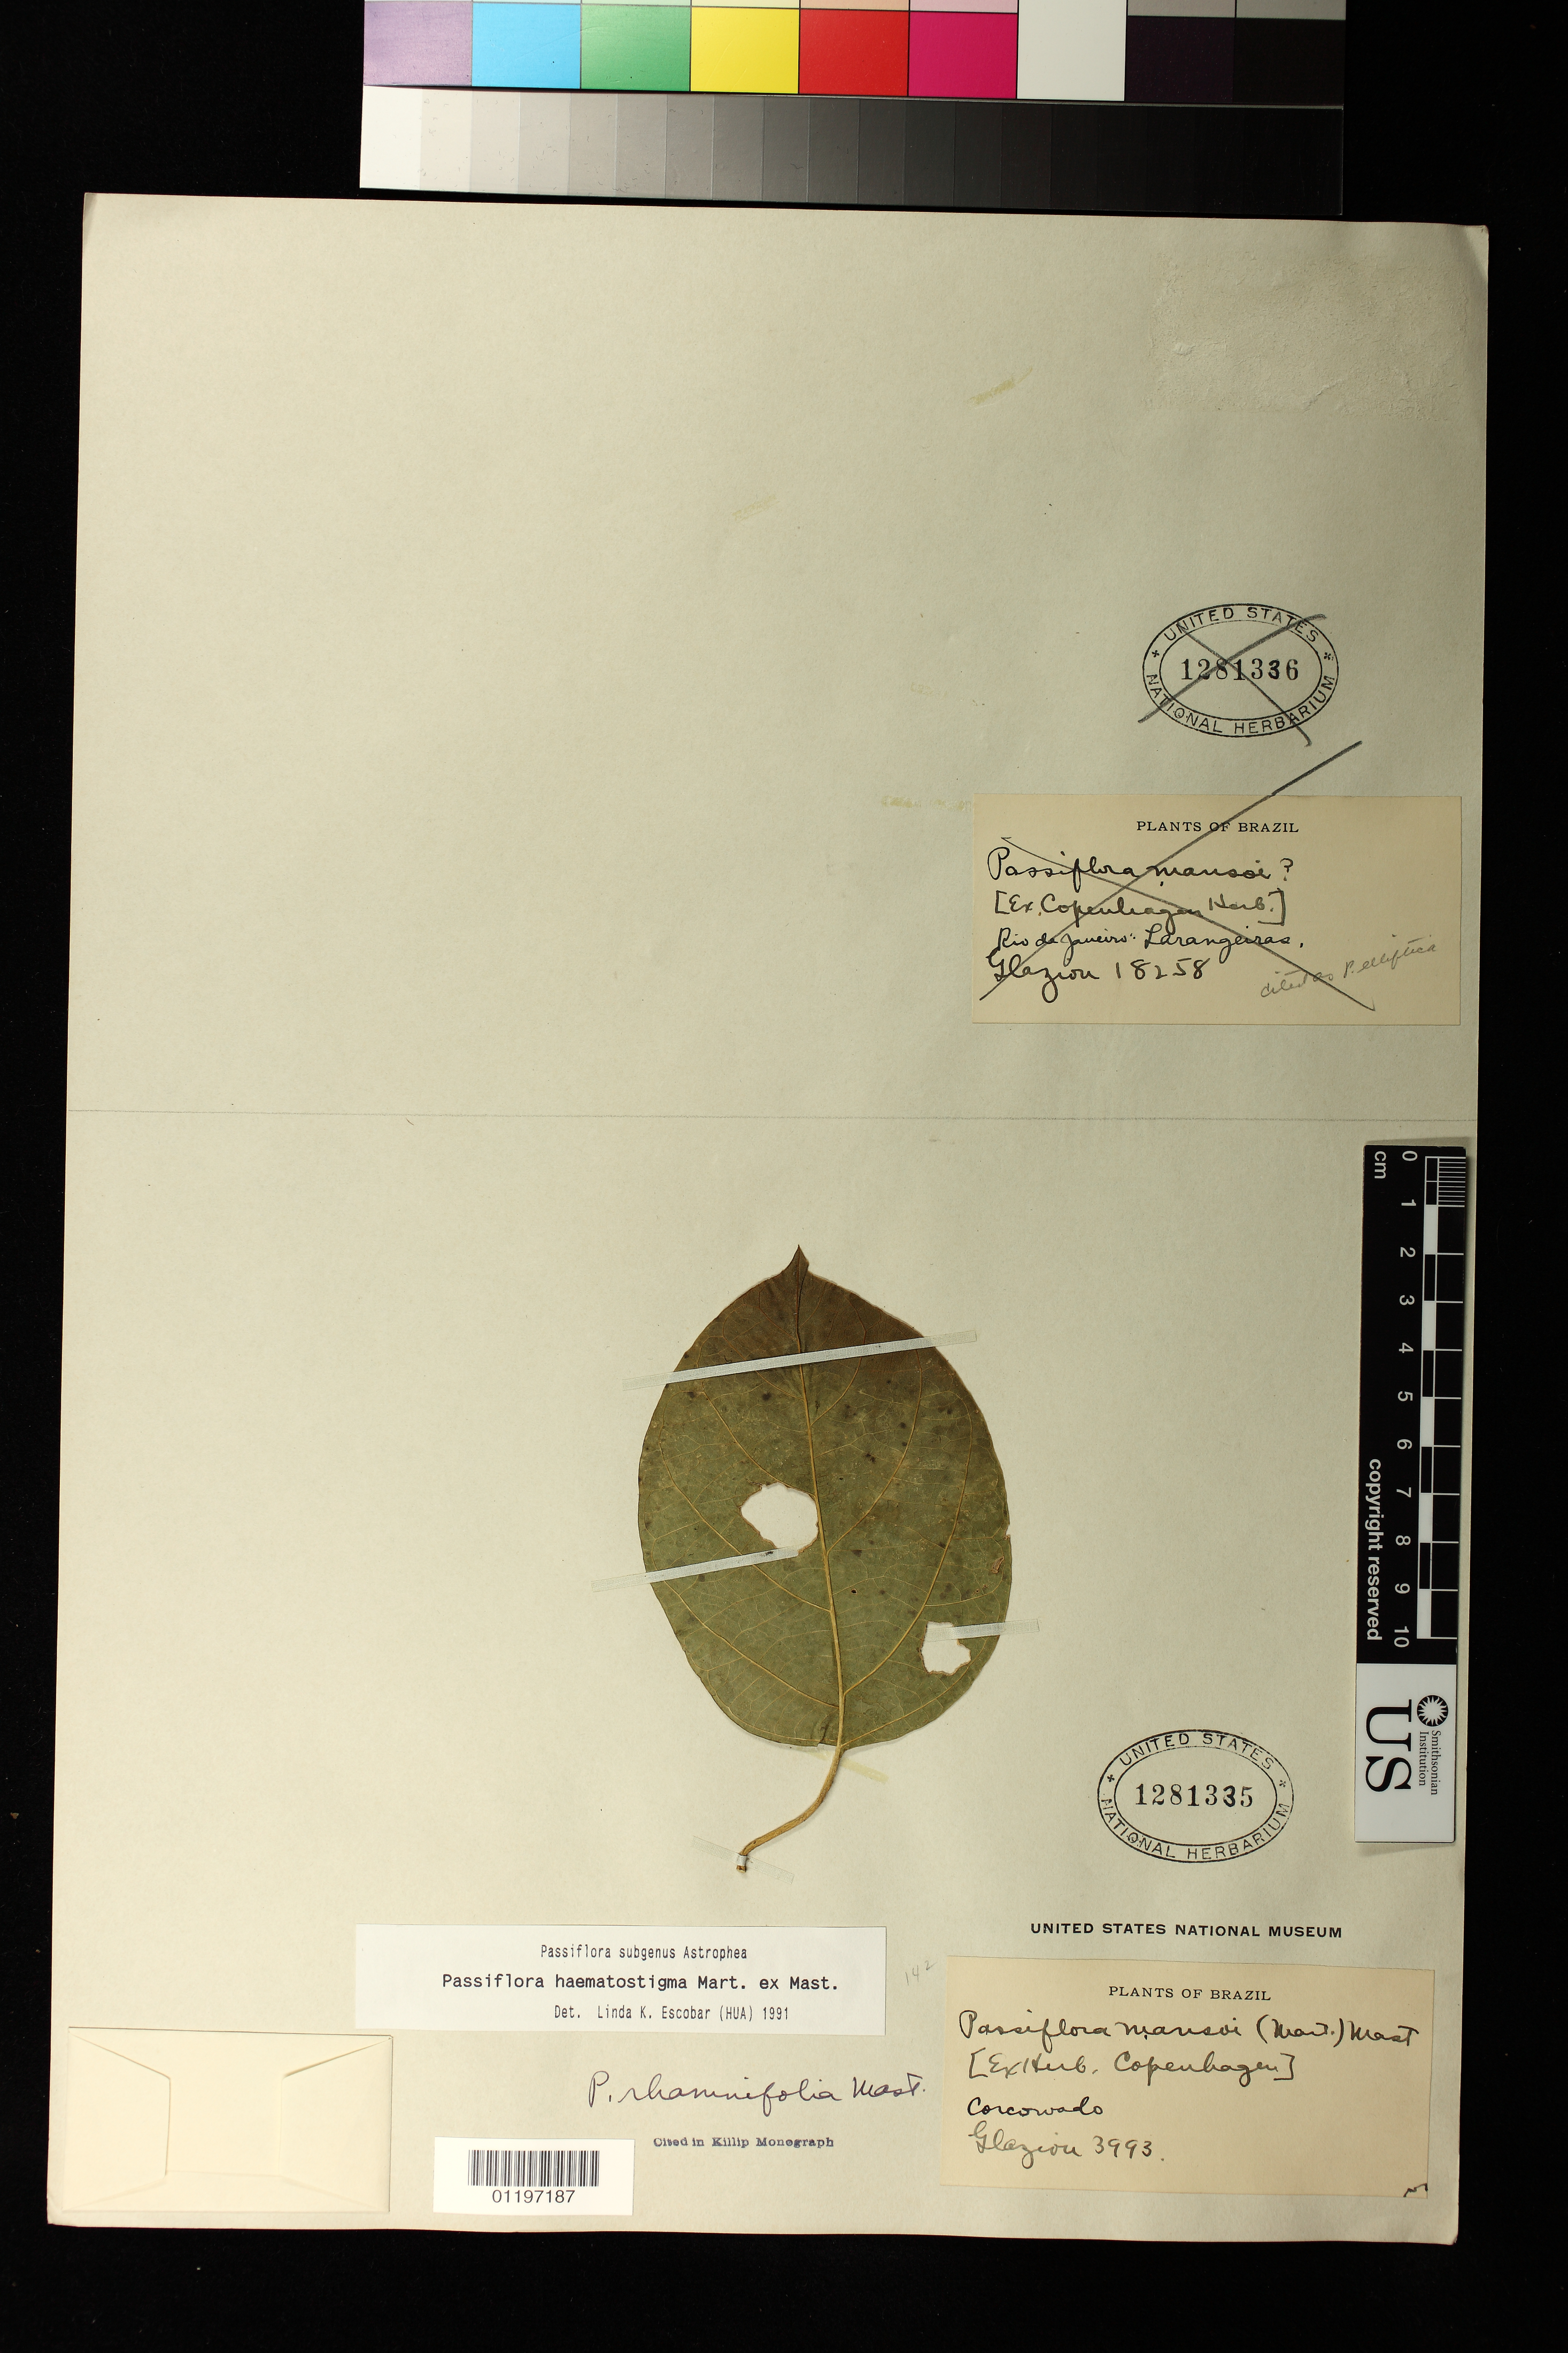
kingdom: Plantae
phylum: Tracheophyta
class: Magnoliopsida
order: Malpighiales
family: Passifloraceae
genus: Passiflora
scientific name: Passiflora haematostigma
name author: Mart. ex Mast.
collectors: A. F. M. Glaziou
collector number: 3993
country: Brazil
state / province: Rio de Janeiro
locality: Corcovado.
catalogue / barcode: US 1281335